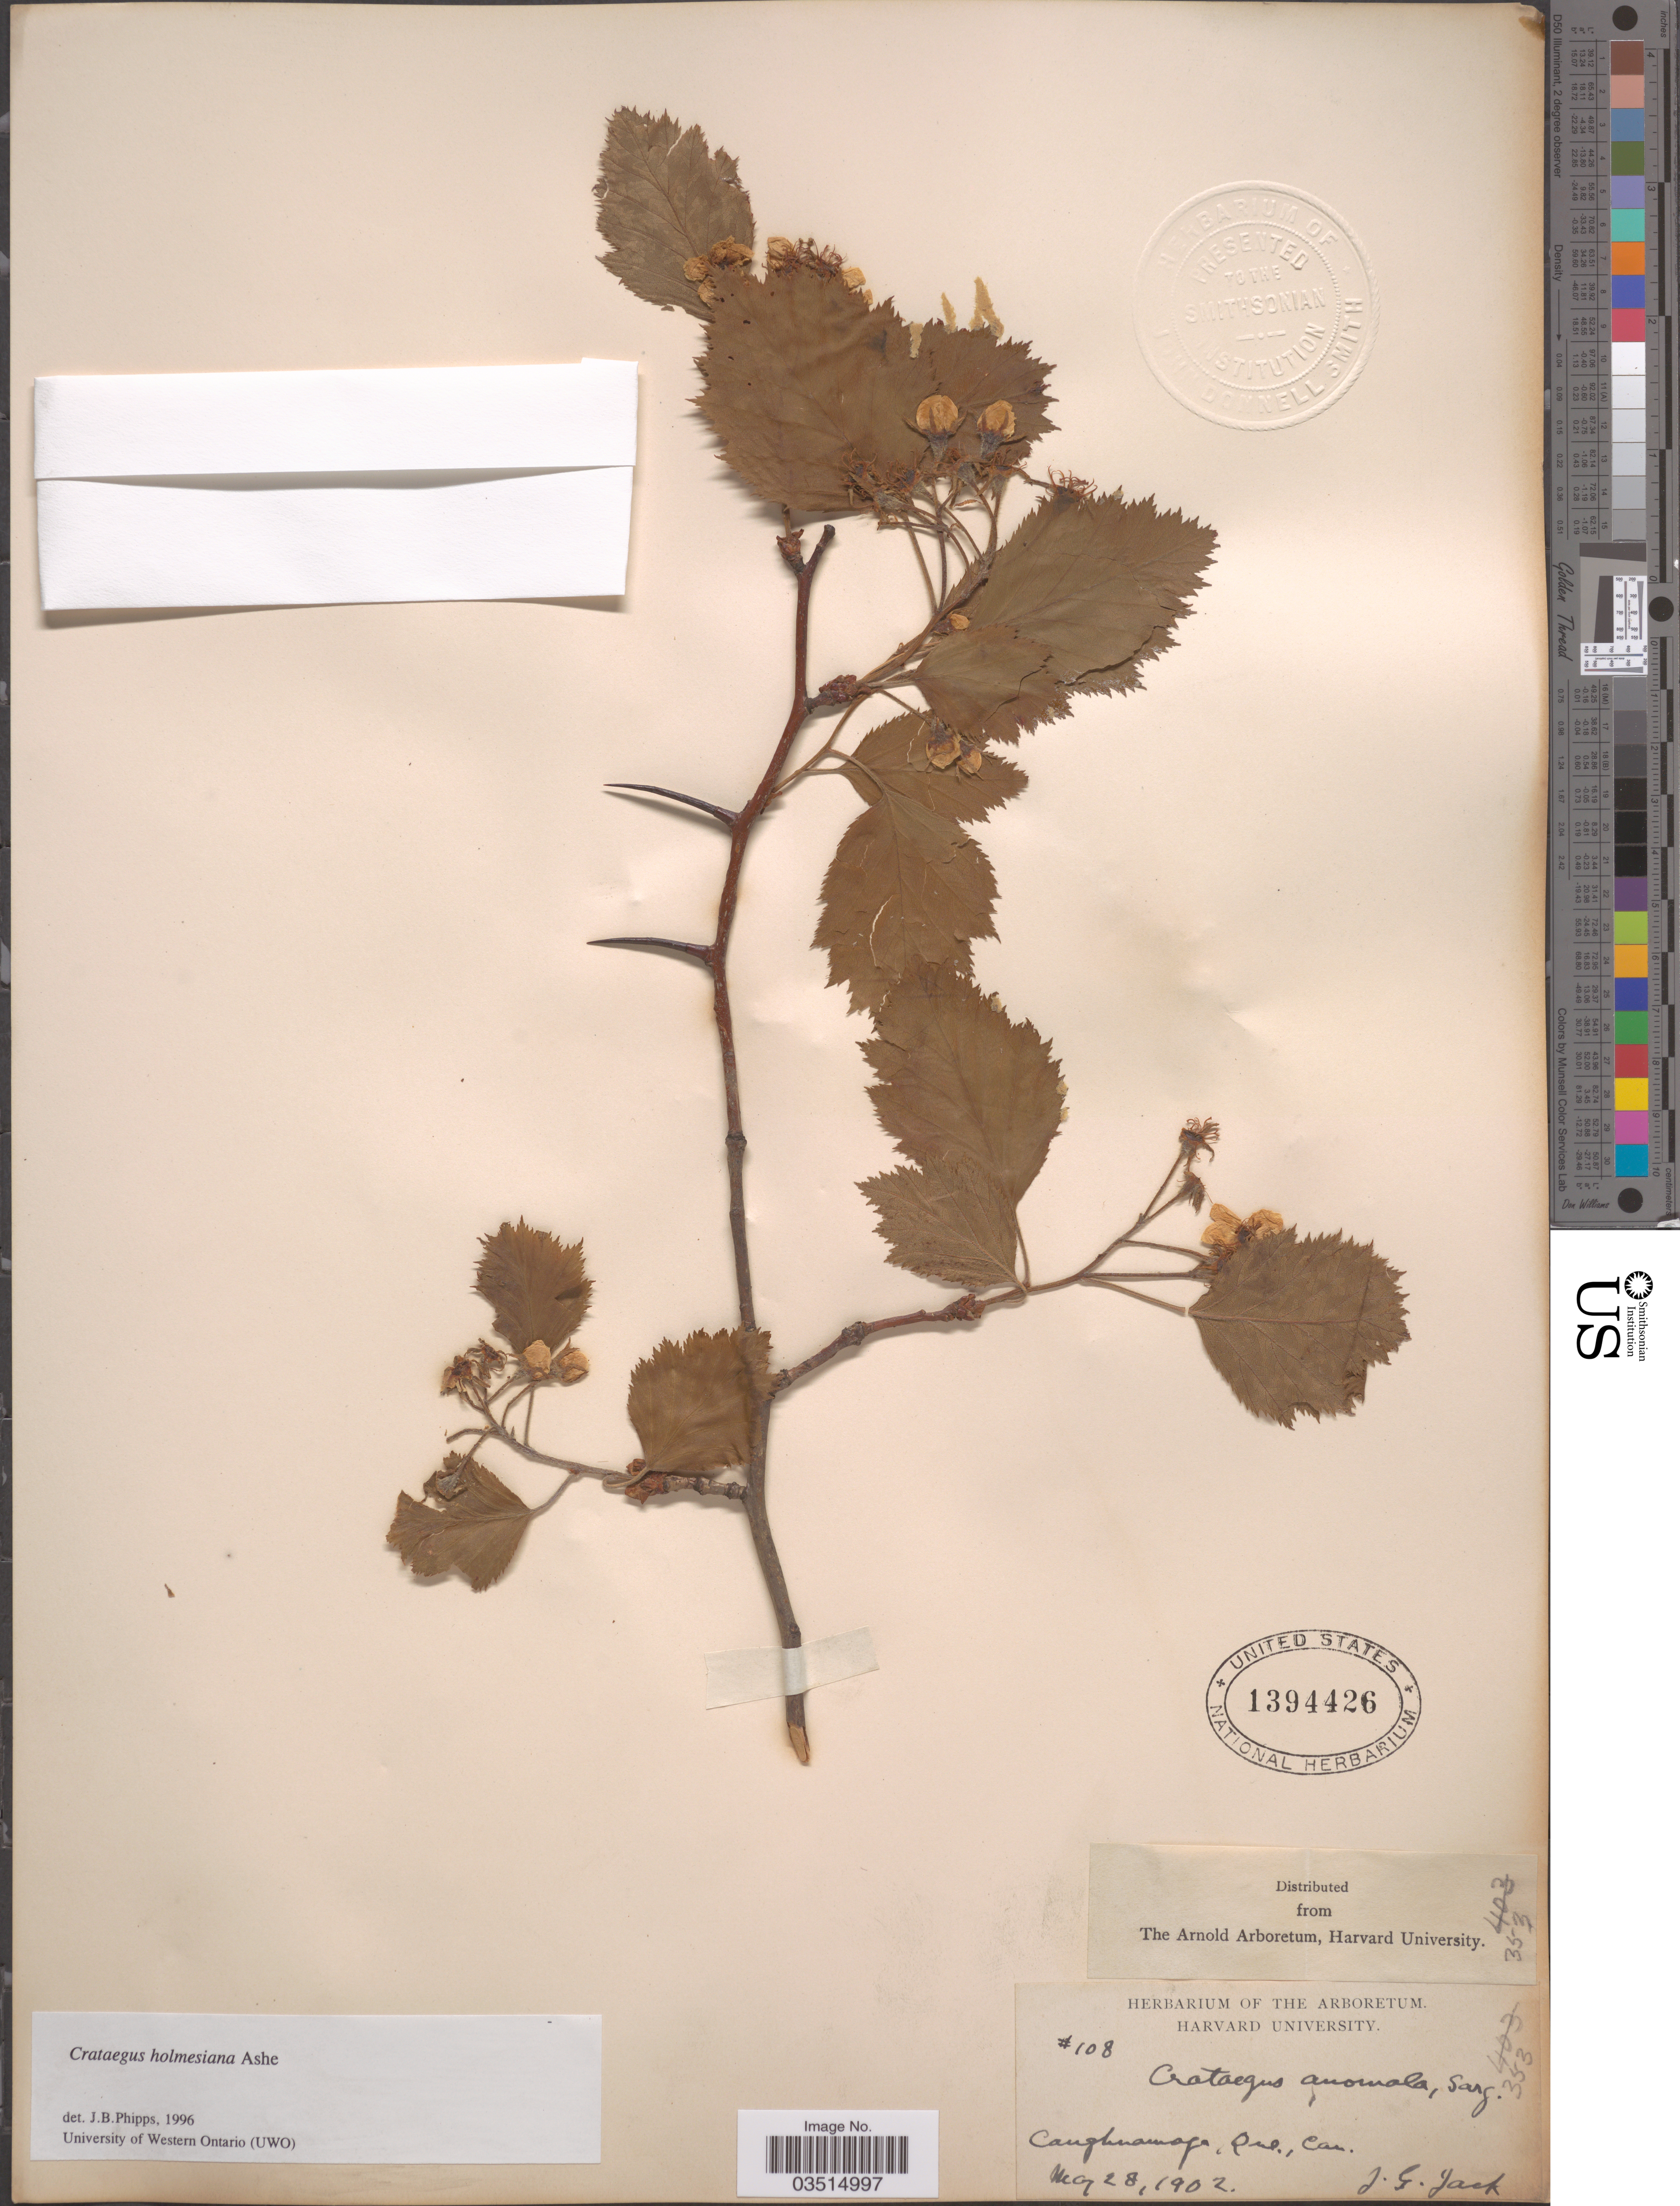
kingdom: Plantae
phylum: Tracheophyta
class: Magnoliopsida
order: Rosales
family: Rosaceae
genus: Crataegus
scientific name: Crataegus holmesiana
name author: Ashe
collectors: J. G. Jack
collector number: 108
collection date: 1902-05-28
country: Canada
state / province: Quebec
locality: Caughnawaga.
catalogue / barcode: US 1394426